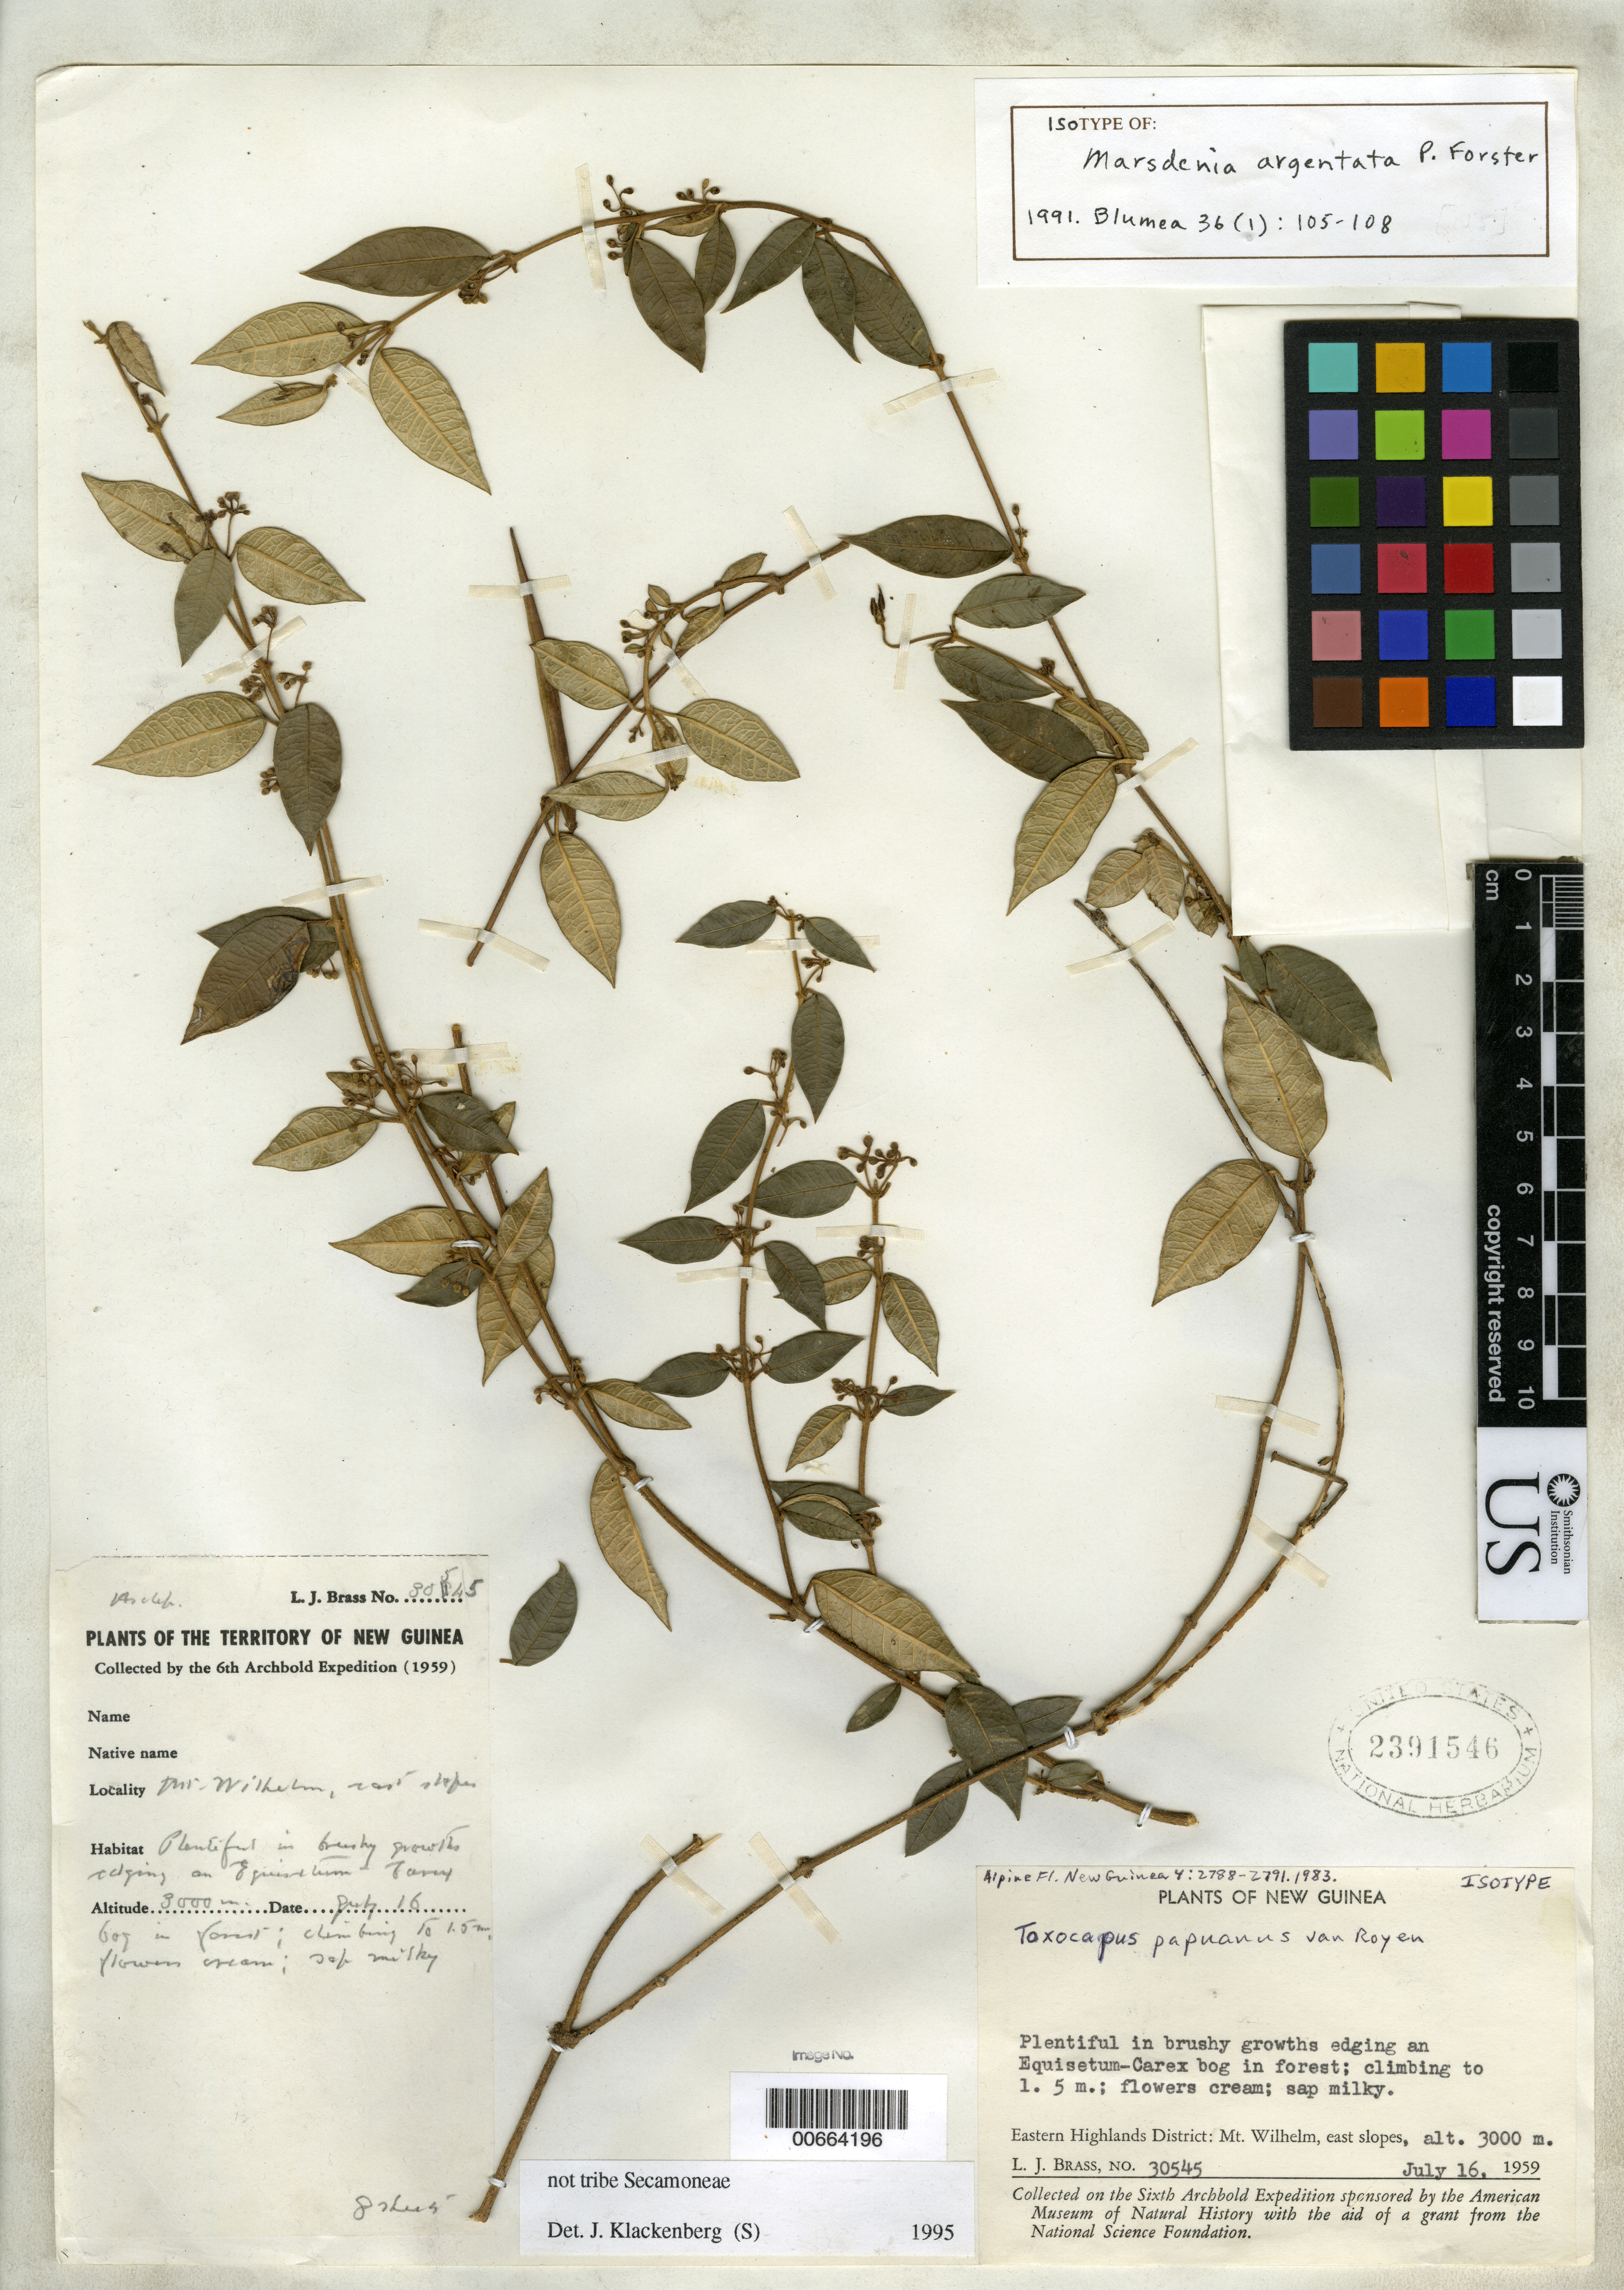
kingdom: Plantae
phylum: Tracheophyta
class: Magnoliopsida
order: Gentianales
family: Apocynaceae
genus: Toxocarpus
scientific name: Toxocarpus papuanus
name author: P. Royen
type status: Isotype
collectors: L. J. Brass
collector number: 30545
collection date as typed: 16 Jul 1959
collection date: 1959-07-16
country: Papua New Guinea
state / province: Eastern Highlands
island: New Guinea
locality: Mt. Wilhelm, east slopes.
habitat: Plentifulk in brushy growths edging an Equisetum-Carex bog in forest.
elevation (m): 3000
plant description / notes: also a type of Marsdenia argentata P. Forster; Also a type of Toxocarpus papuana van Royen.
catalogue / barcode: US 2391546